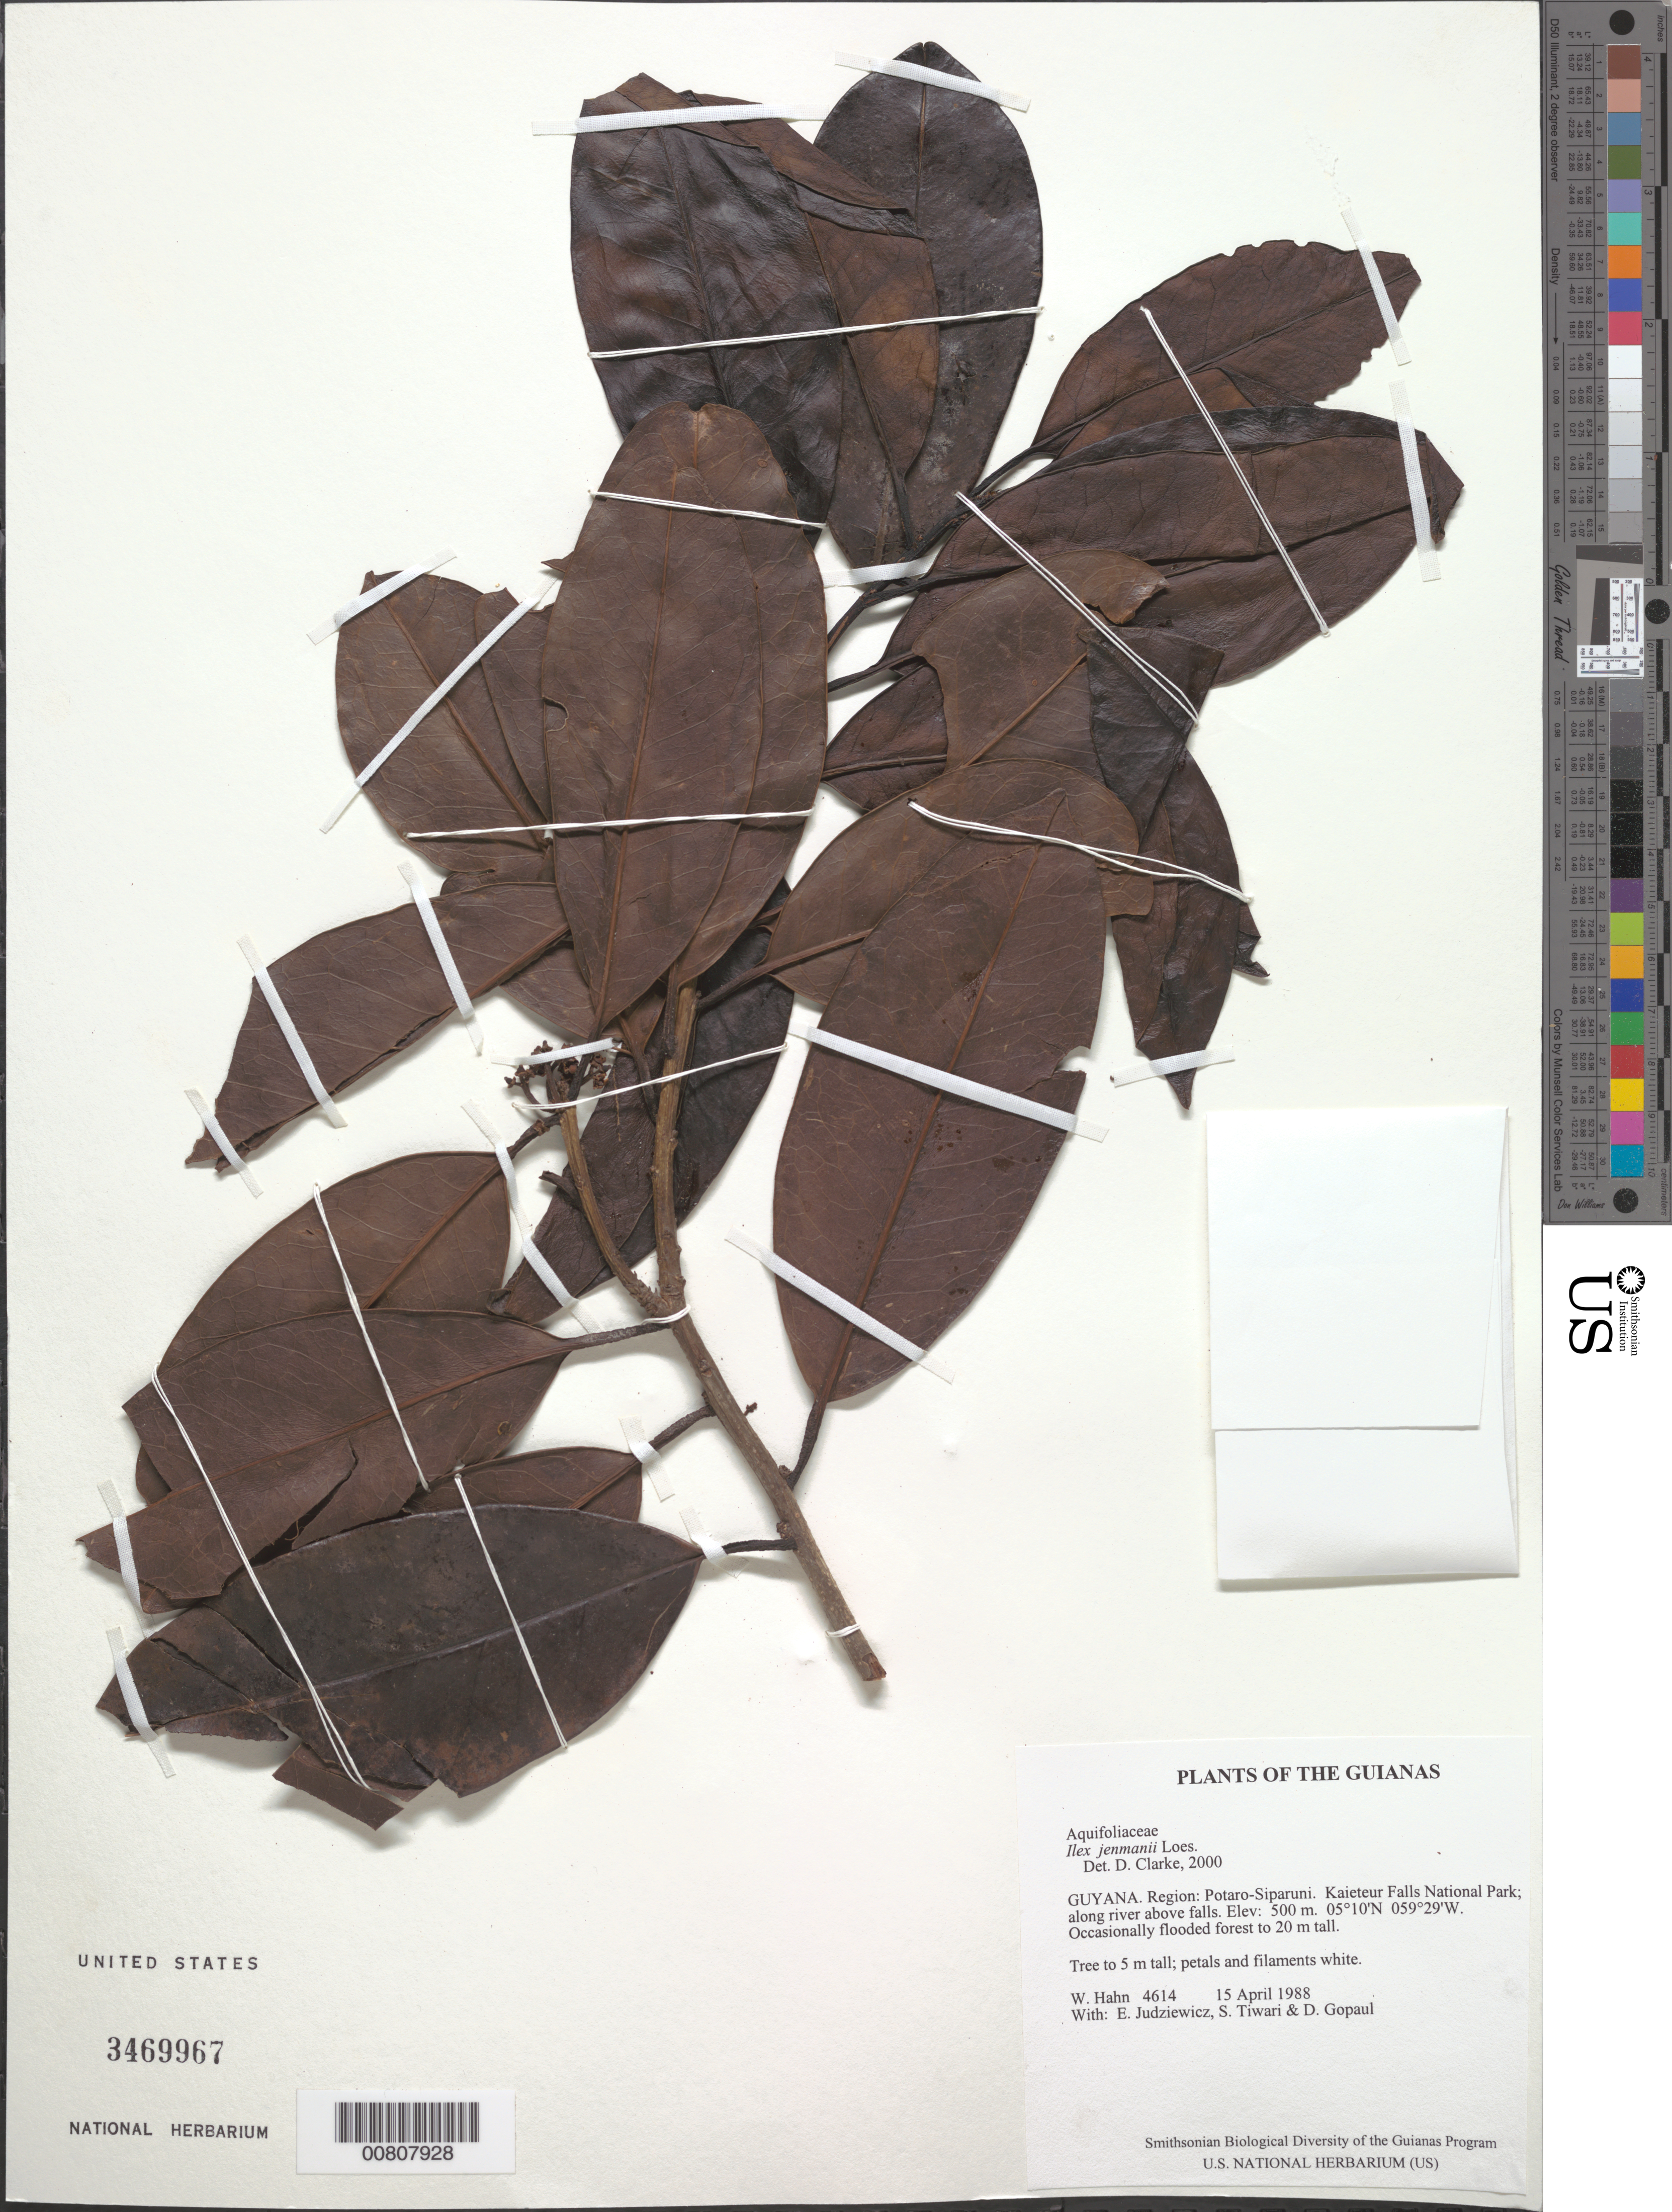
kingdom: Plantae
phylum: Tracheophyta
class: Magnoliopsida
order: Aquifoliales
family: Aquifoliaceae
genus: Ilex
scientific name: Ilex jenmanii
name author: Loes.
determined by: Clarke, H. D., University of North Carolina (Asheville)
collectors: W. Hahn, E. J. Judziewicz, S. Tiwari & D. Gopaul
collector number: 4614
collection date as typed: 15 April 1988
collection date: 1988-04-15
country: Guyana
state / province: Potaro-Siparuni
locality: Kaieteur Falls National Park; along river above falls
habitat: Occasionally flooded forest to 20 m tall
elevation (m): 500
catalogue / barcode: US 3469967